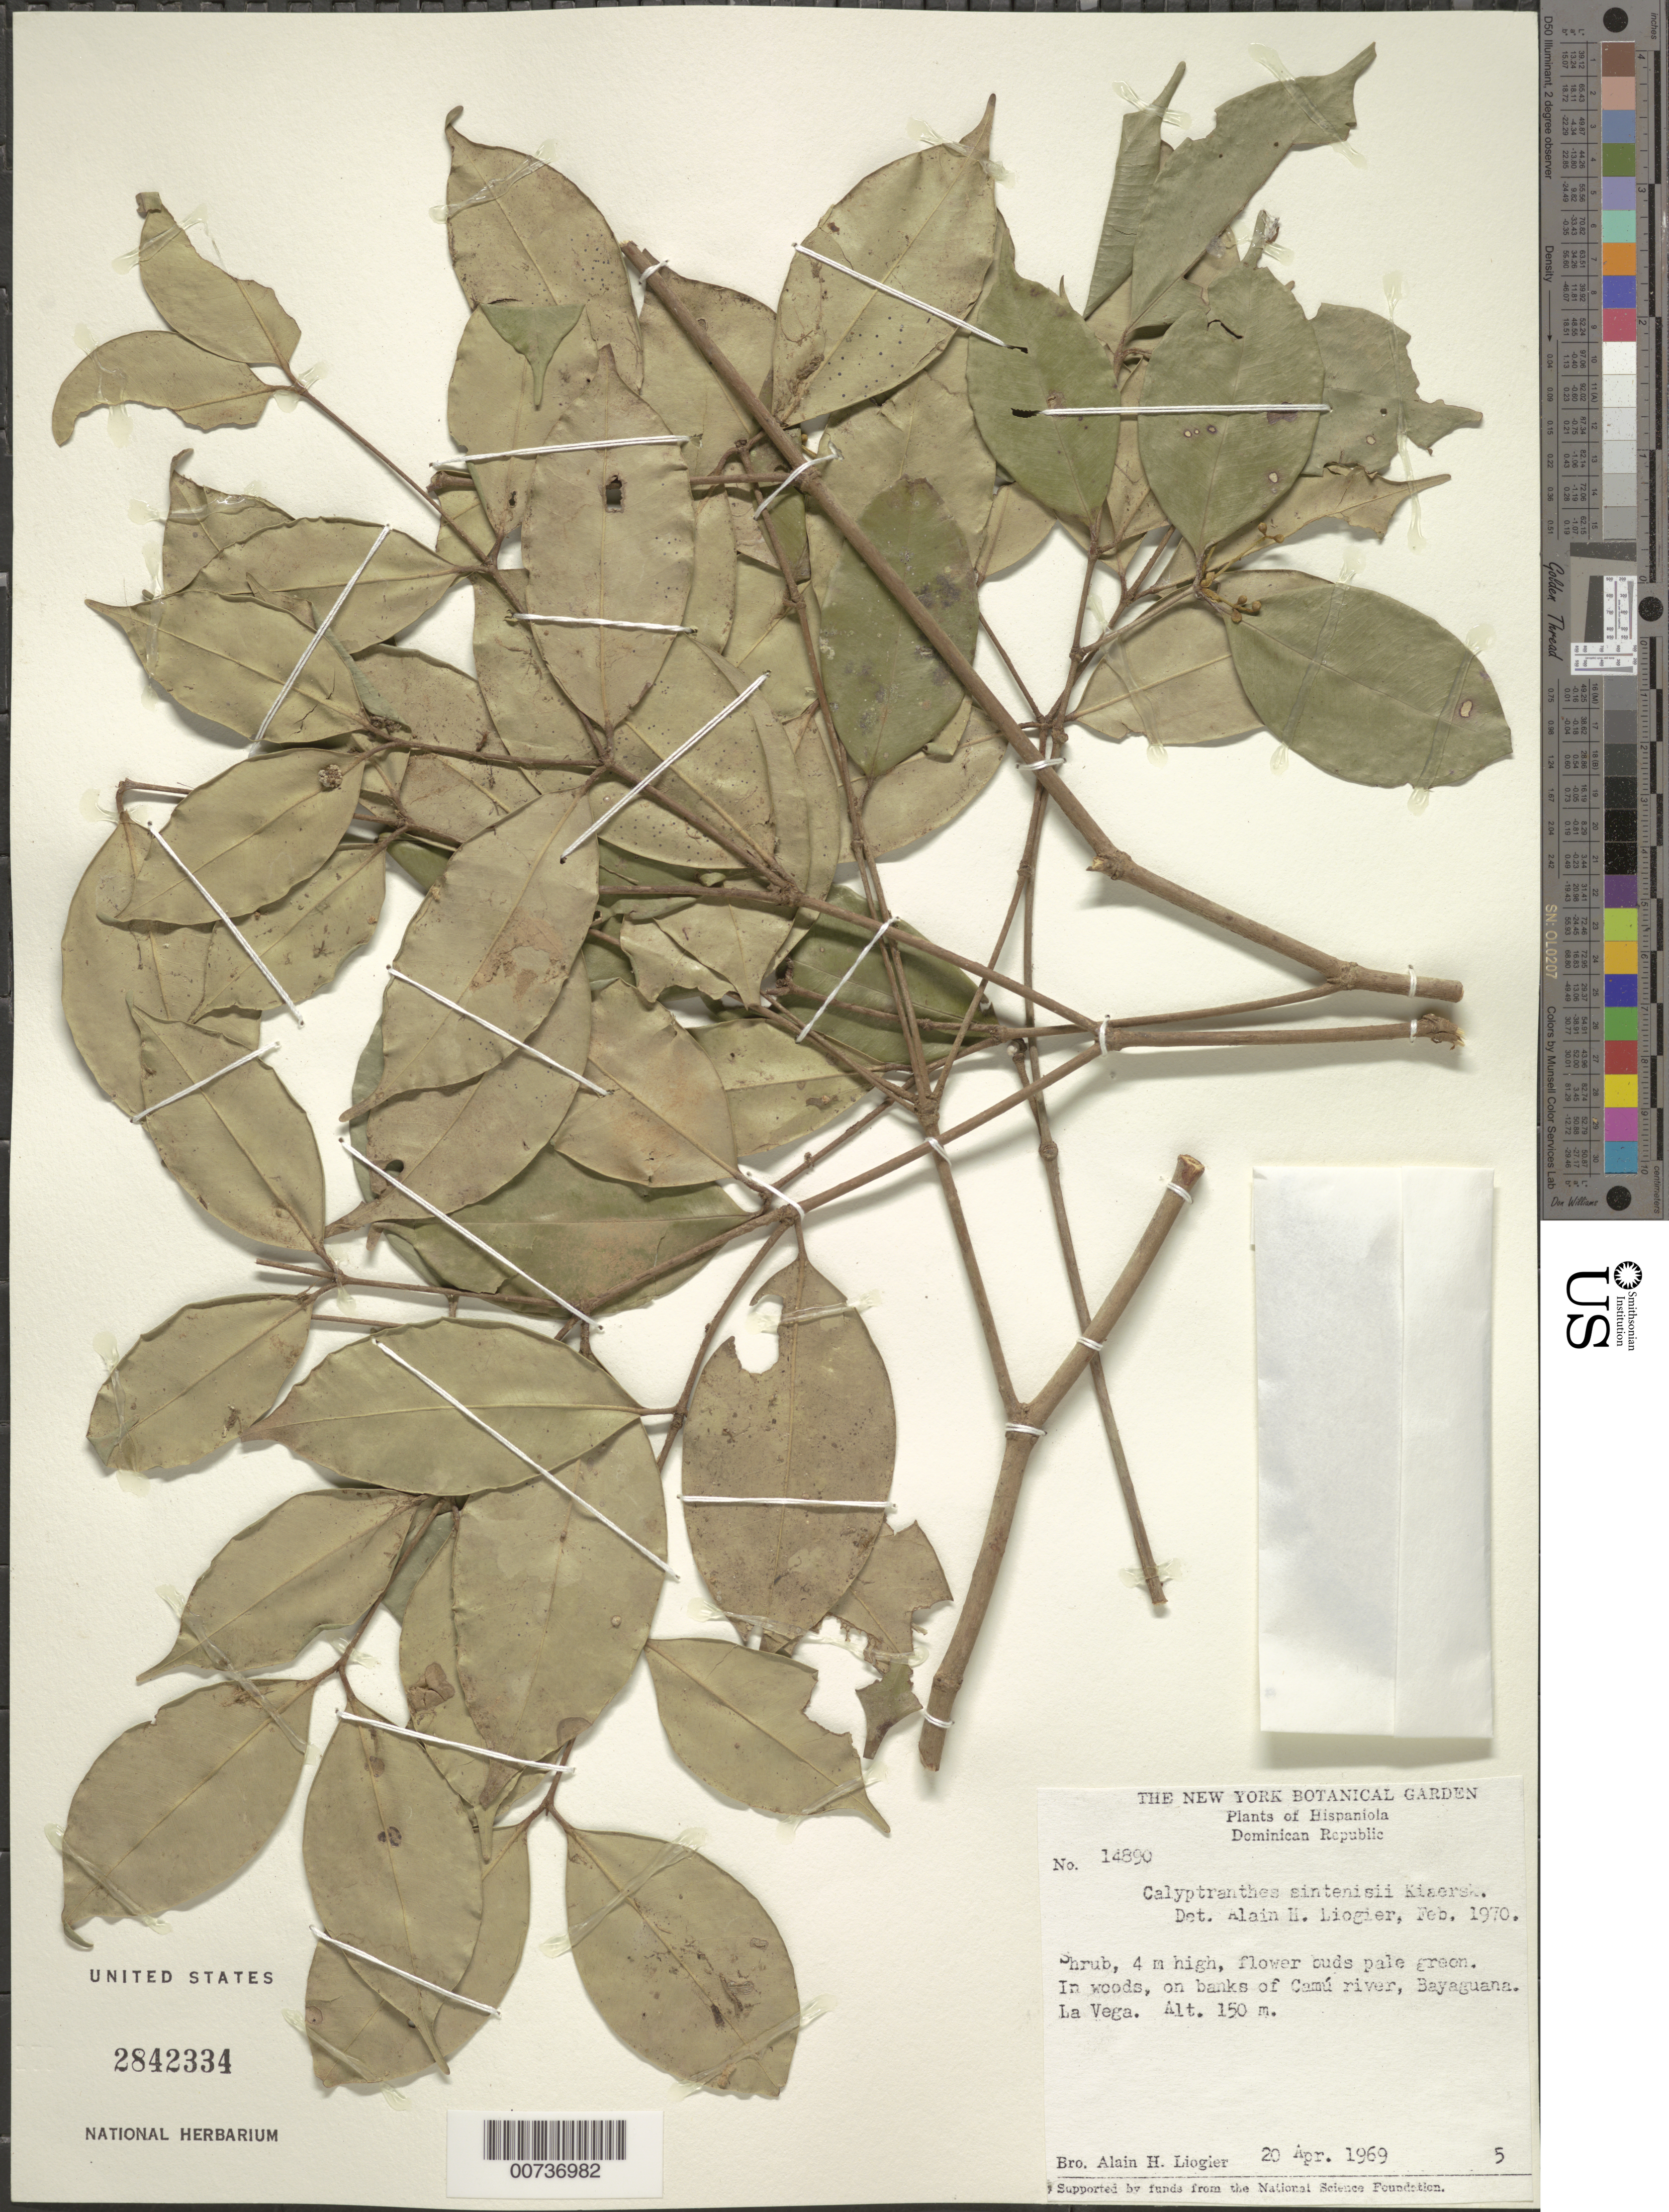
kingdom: Plantae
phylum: Tracheophyta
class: Magnoliopsida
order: Myrtales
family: Myrtaceae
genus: Myrcia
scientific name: Myrcia neosintenisii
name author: K. Campbell & Peguero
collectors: A. H. Liogier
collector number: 14890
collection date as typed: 20 Apr 1969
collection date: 1969-04-20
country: Dominican Republic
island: Hispaniola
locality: Bayaguana, La Vega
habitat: In woodds, on banks of Camú river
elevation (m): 150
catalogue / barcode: US 2842334